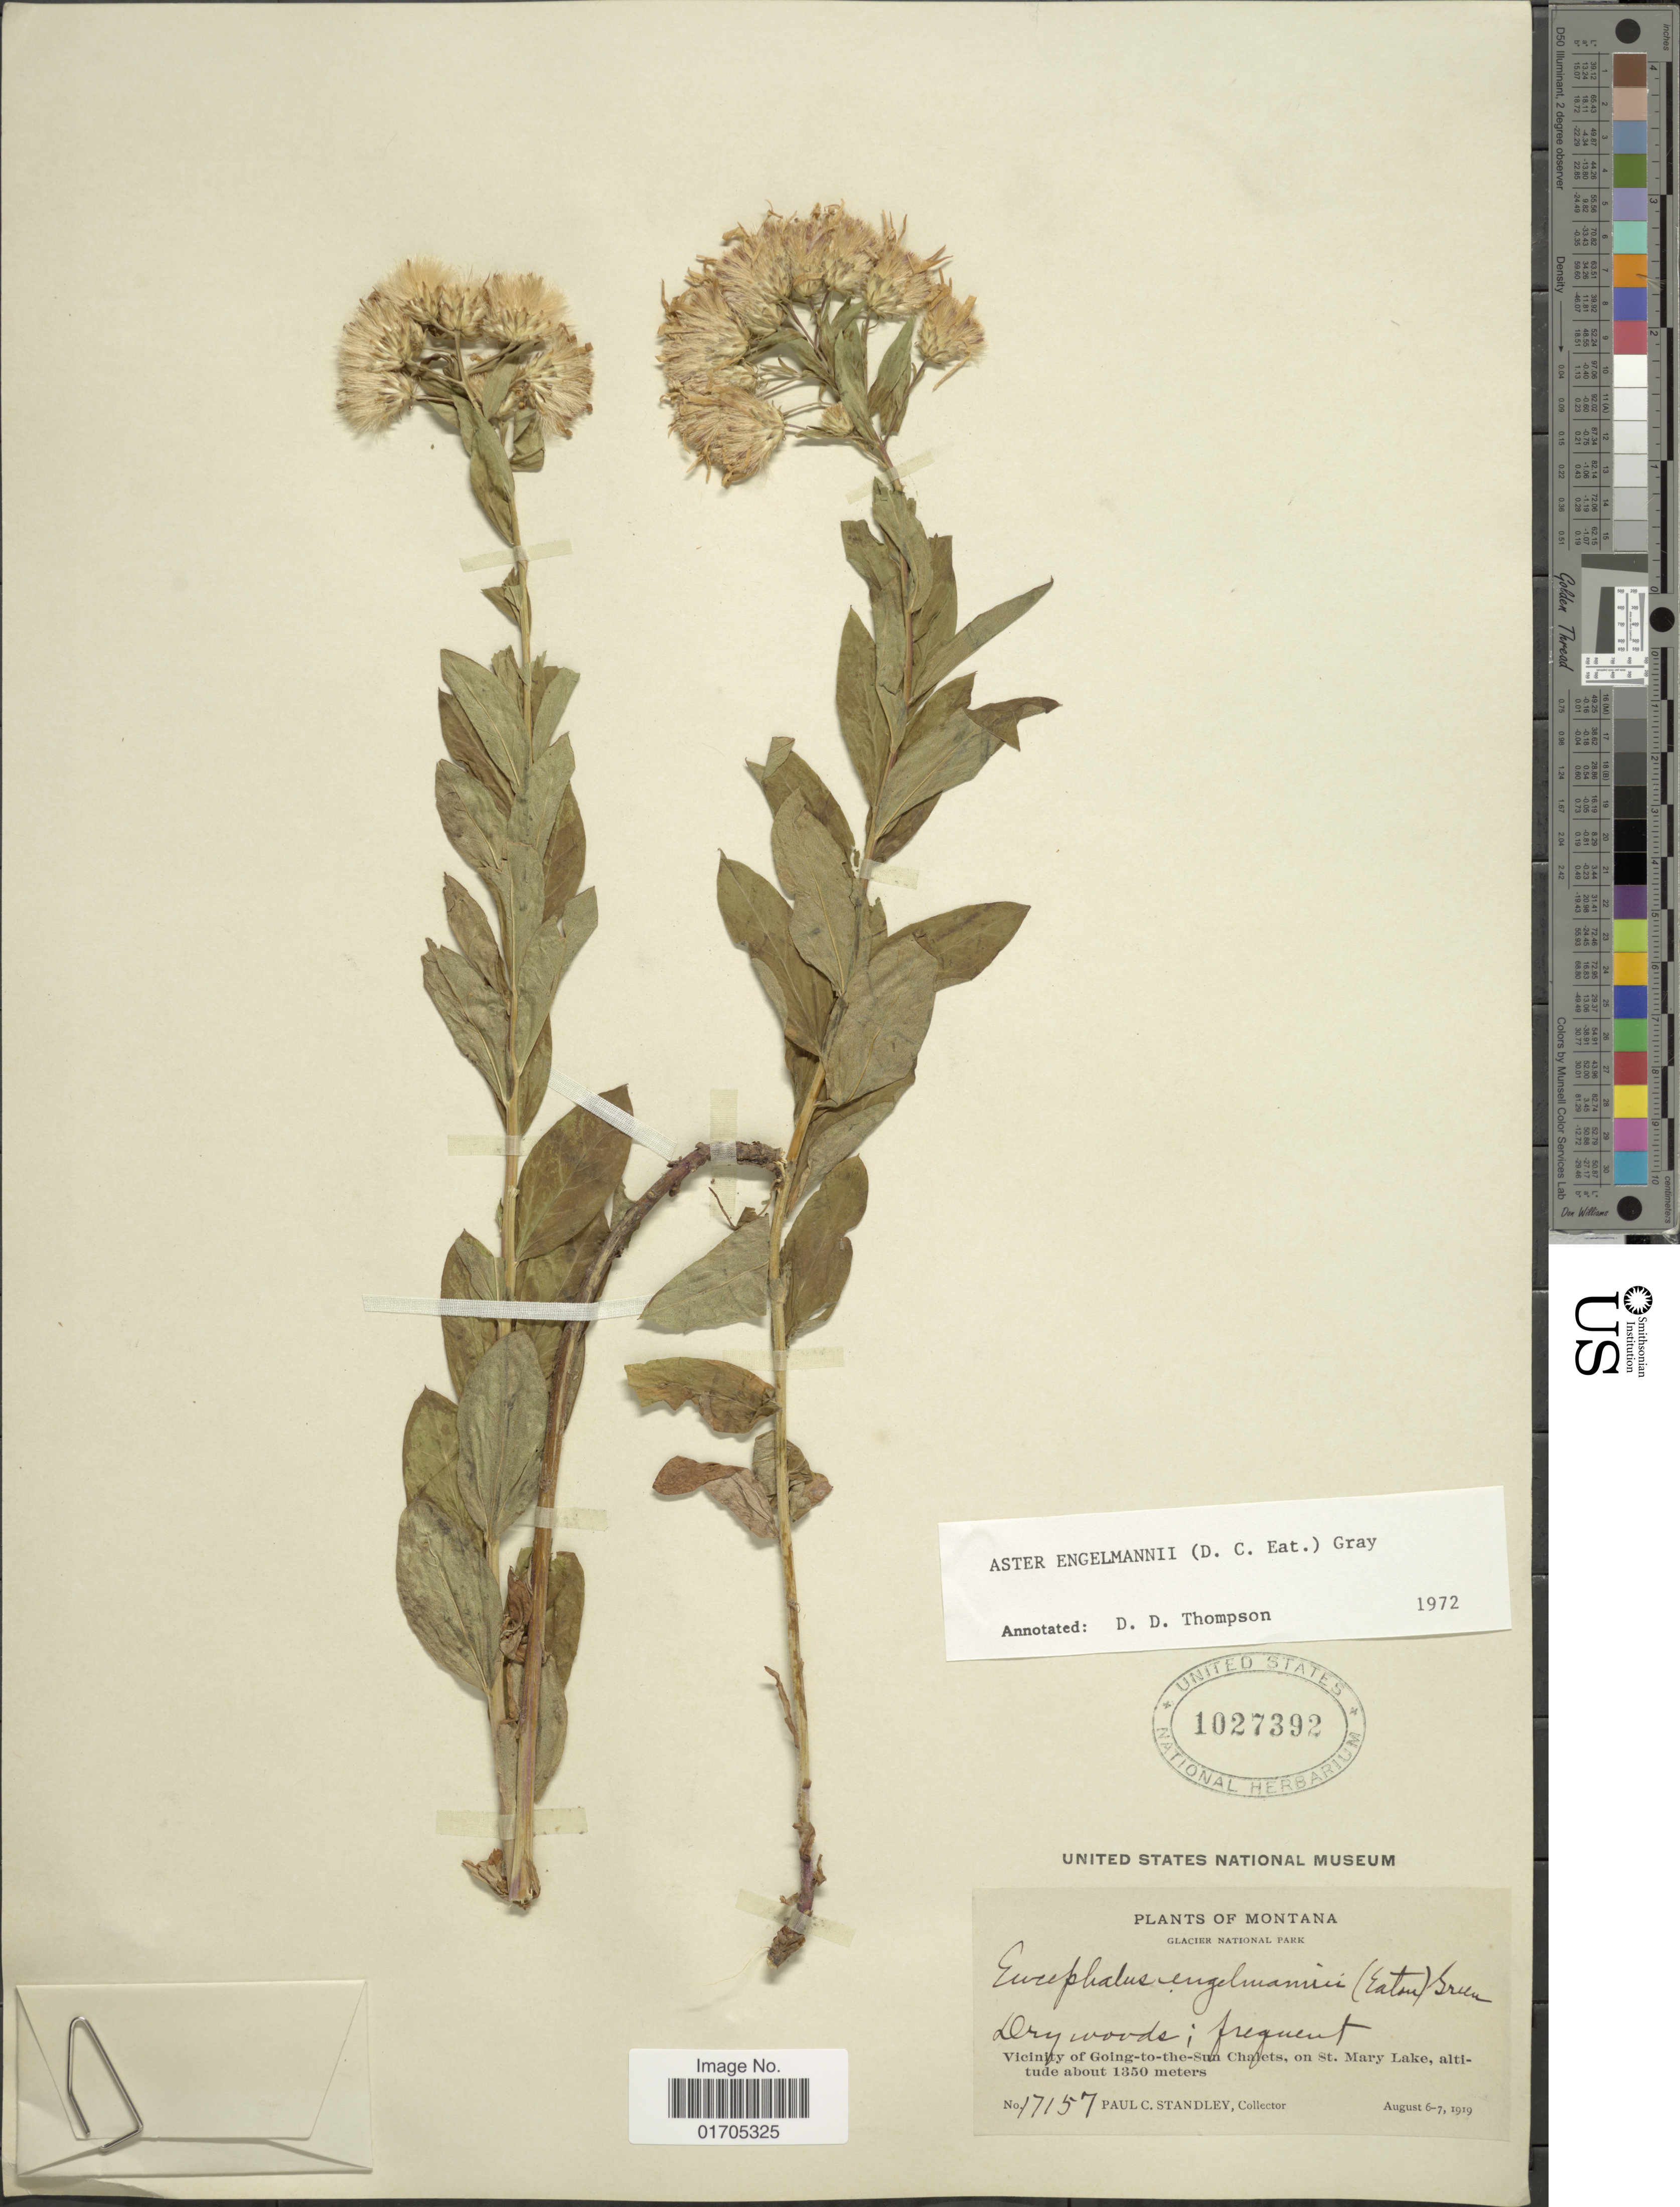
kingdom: Plantae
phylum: Tracheophyta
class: Magnoliopsida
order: Asterales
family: Asteraceae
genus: Eucephalus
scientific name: Eucephalus engelmannii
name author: (D.C. Eaton) Greene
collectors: P. C. Standley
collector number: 17157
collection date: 1919-08-06/1919-08-07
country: United States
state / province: Montana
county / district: Glacier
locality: Glacier National Park, Vicinity of Going-to-the-Sun Chalets, on St. Mary Lake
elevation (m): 1350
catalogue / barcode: US 1027392